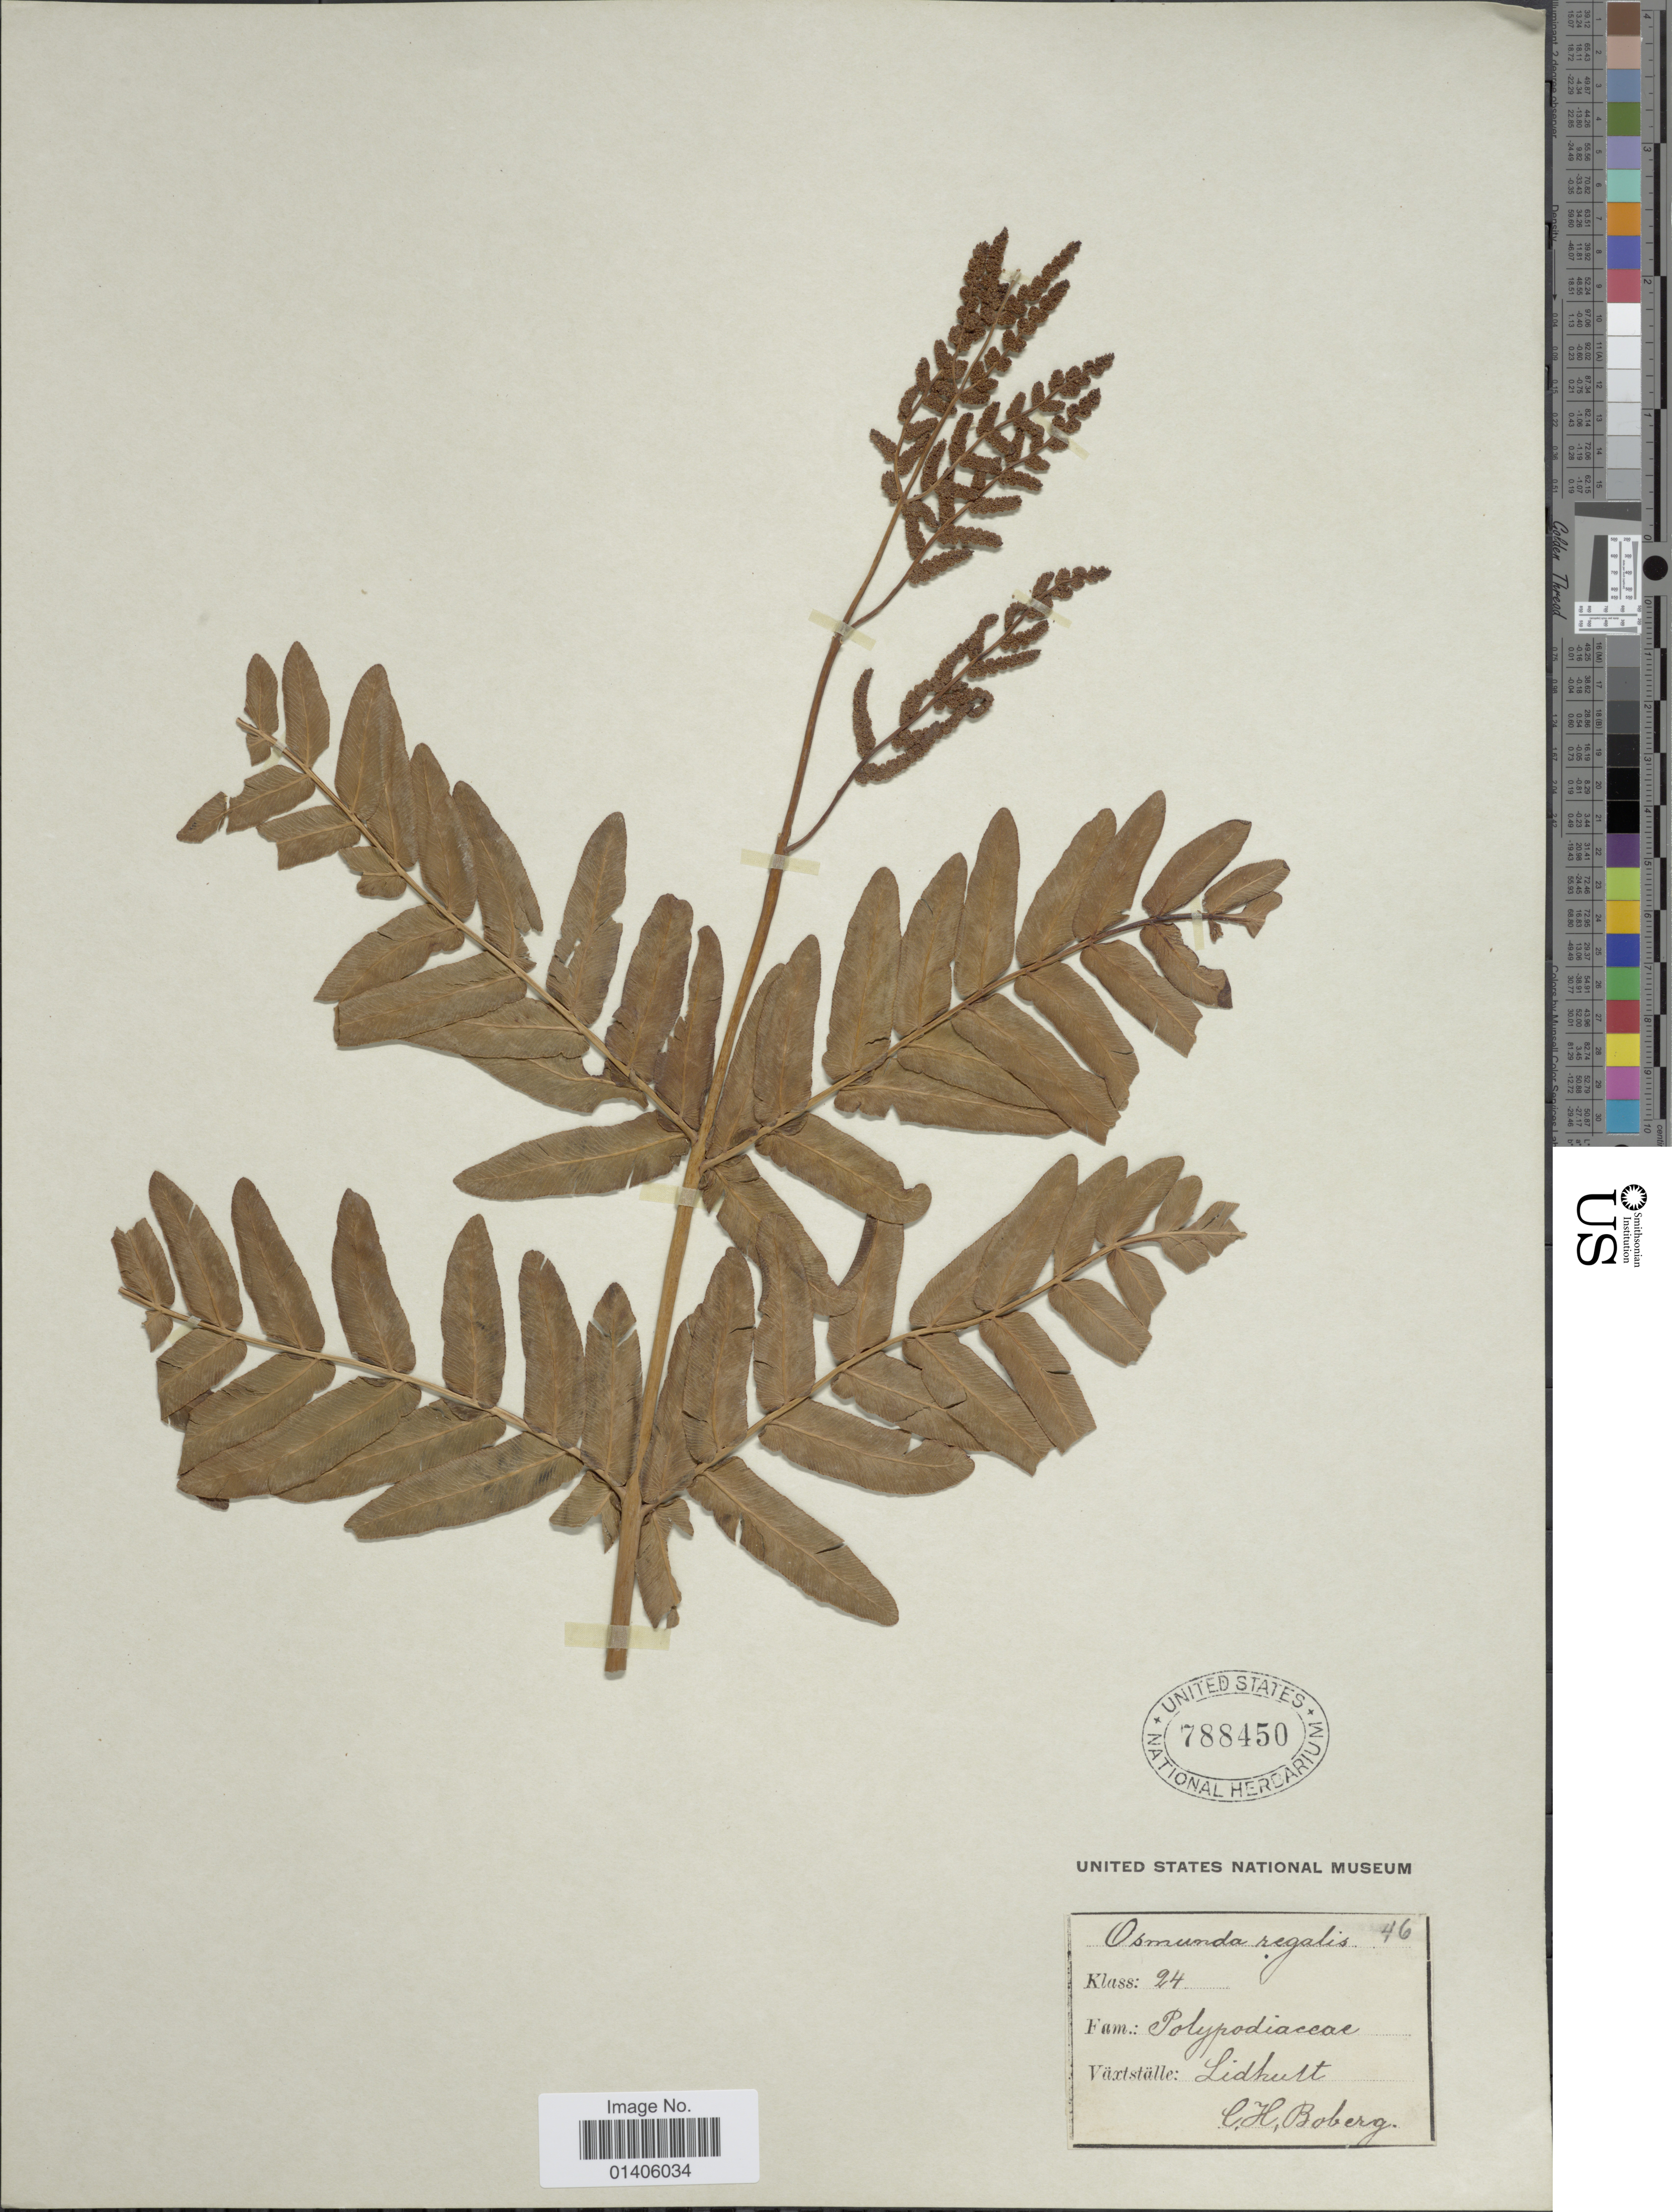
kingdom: Plantae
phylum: Tracheophyta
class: Polypodiopsida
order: Osmundales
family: Osmundaceae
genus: Osmunda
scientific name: Osmunda regalis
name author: L.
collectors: C. Boberg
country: Norway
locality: Lidhult.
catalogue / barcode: US 788450